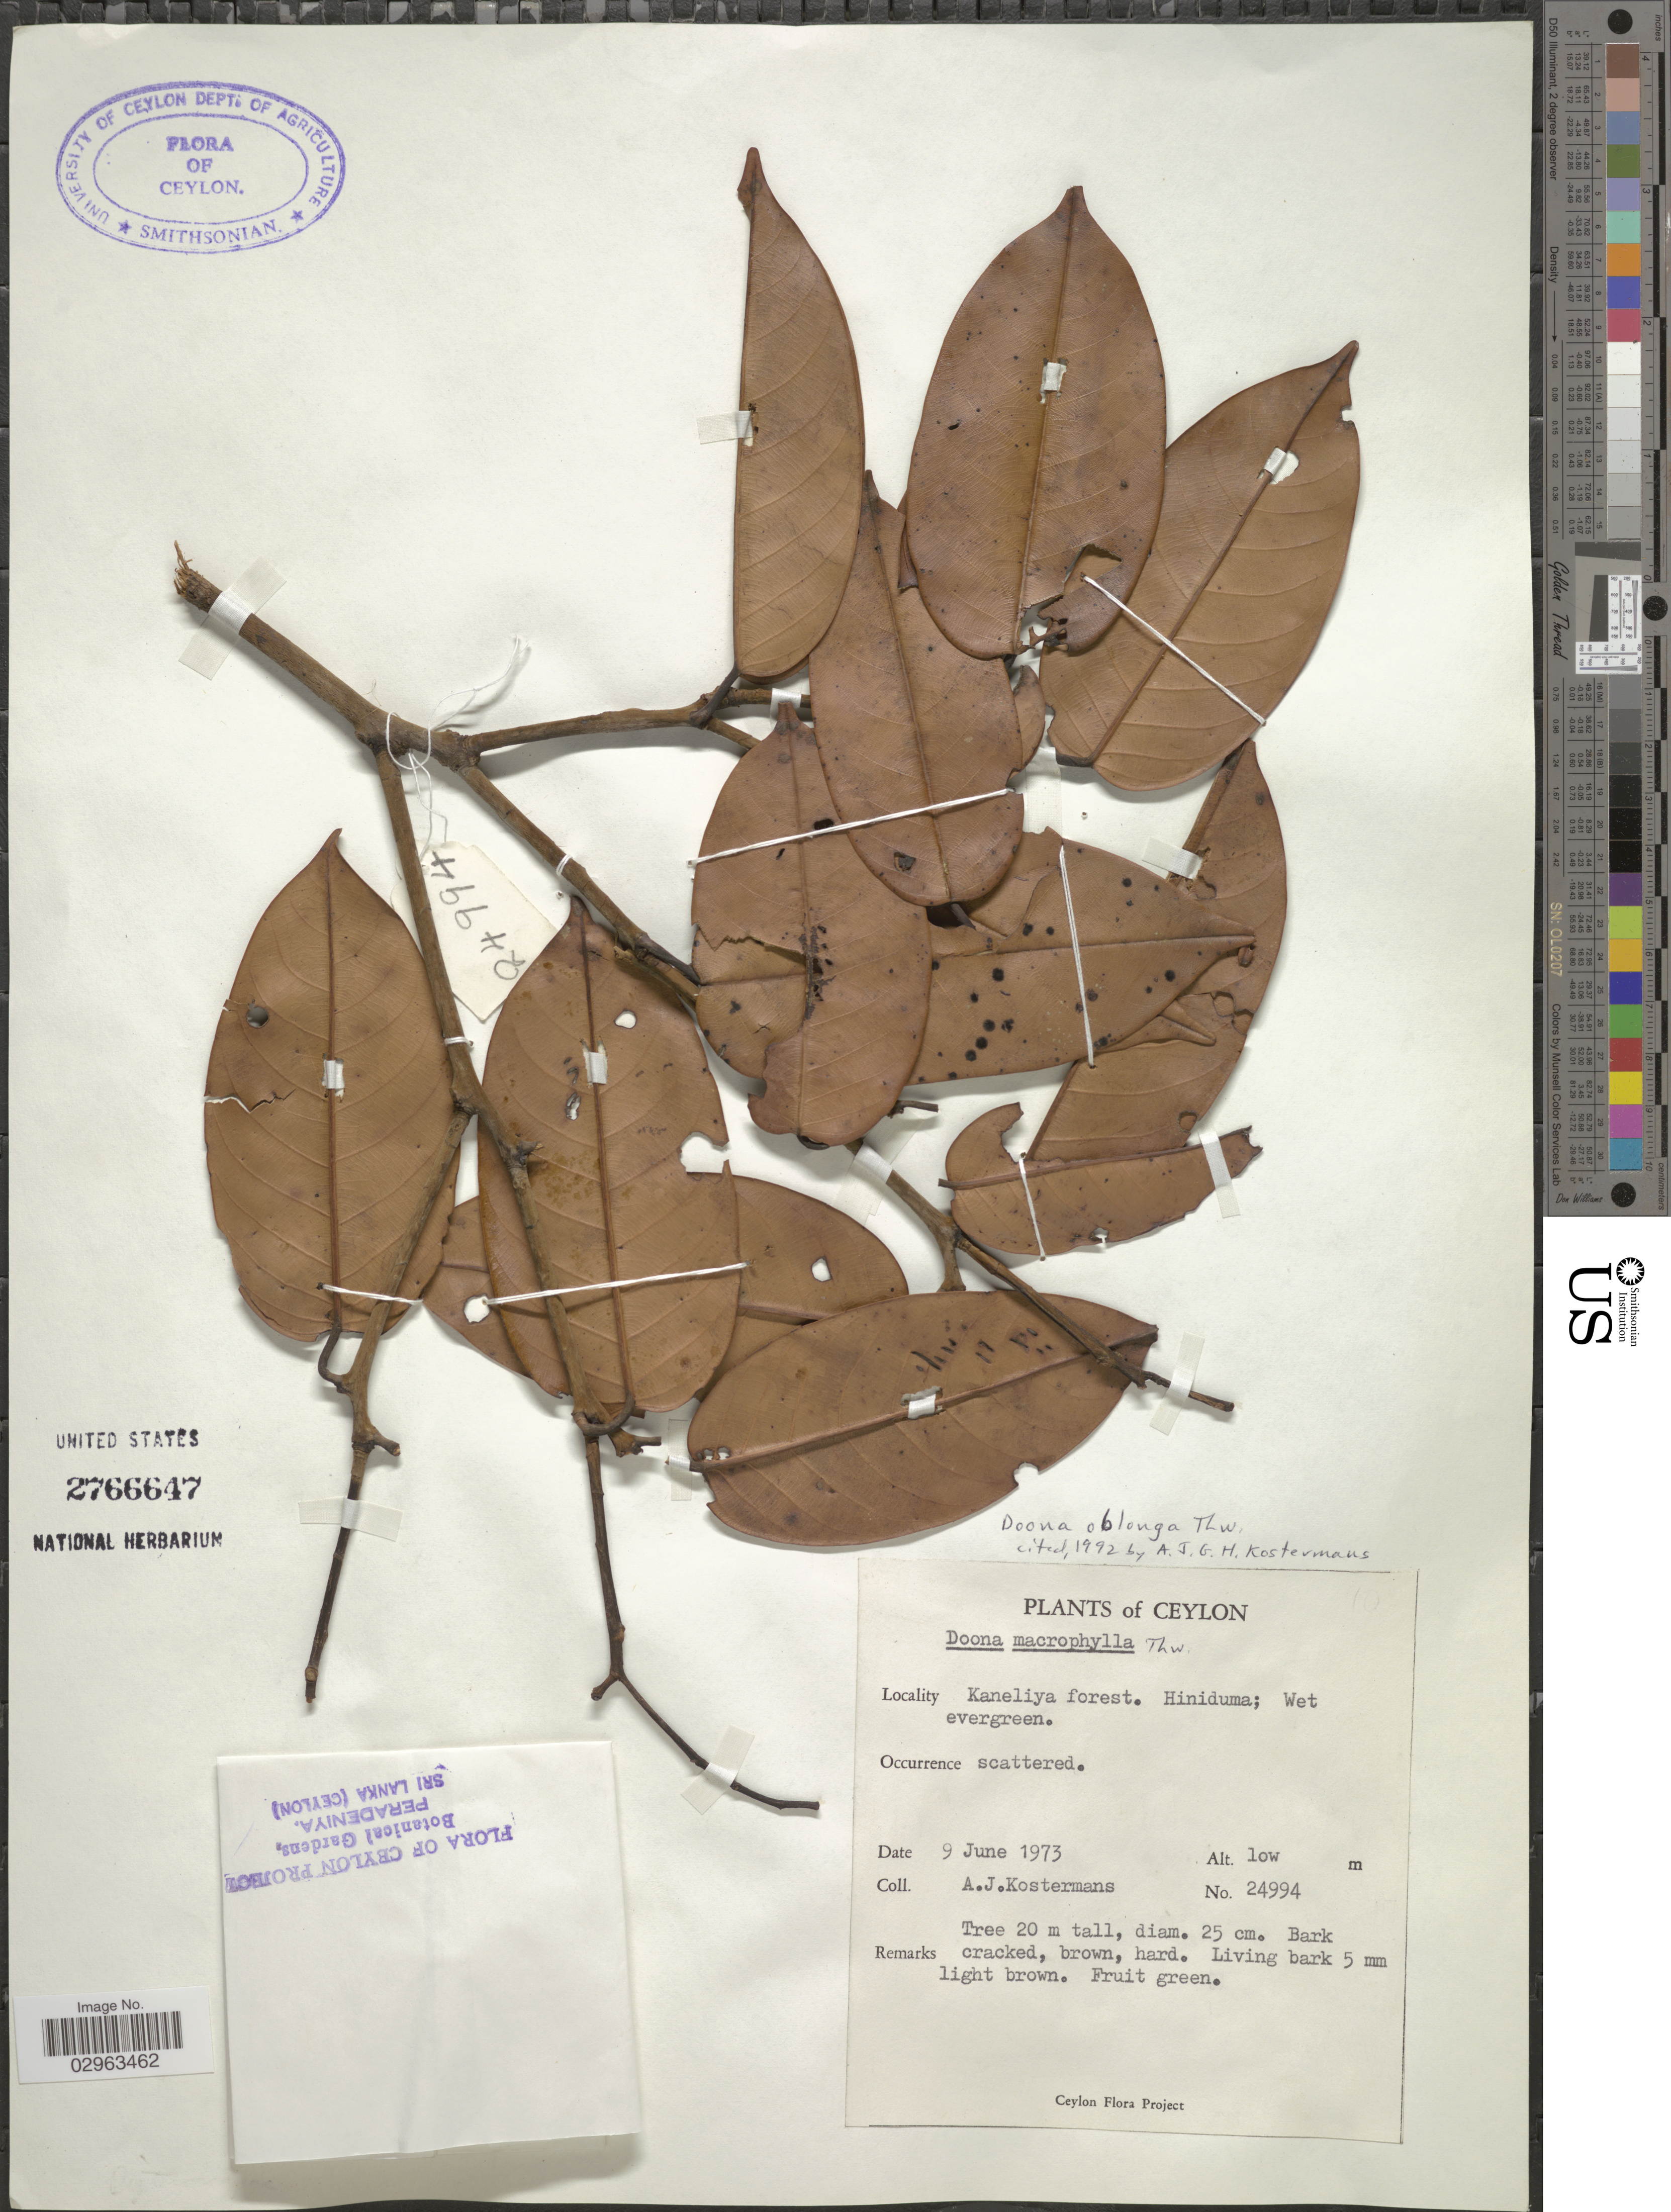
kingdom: Plantae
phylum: Tracheophyta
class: Magnoliopsida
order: Malvales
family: Dipterocarpaceae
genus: Doona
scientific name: Doona oblonga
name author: Thwaites ex Trimen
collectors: A. J. G. Kostermans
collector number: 24994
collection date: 1973-06-09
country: Sri Lanka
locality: Ceylon. Kaneliya forest. Hiniduma.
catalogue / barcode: US 2766647